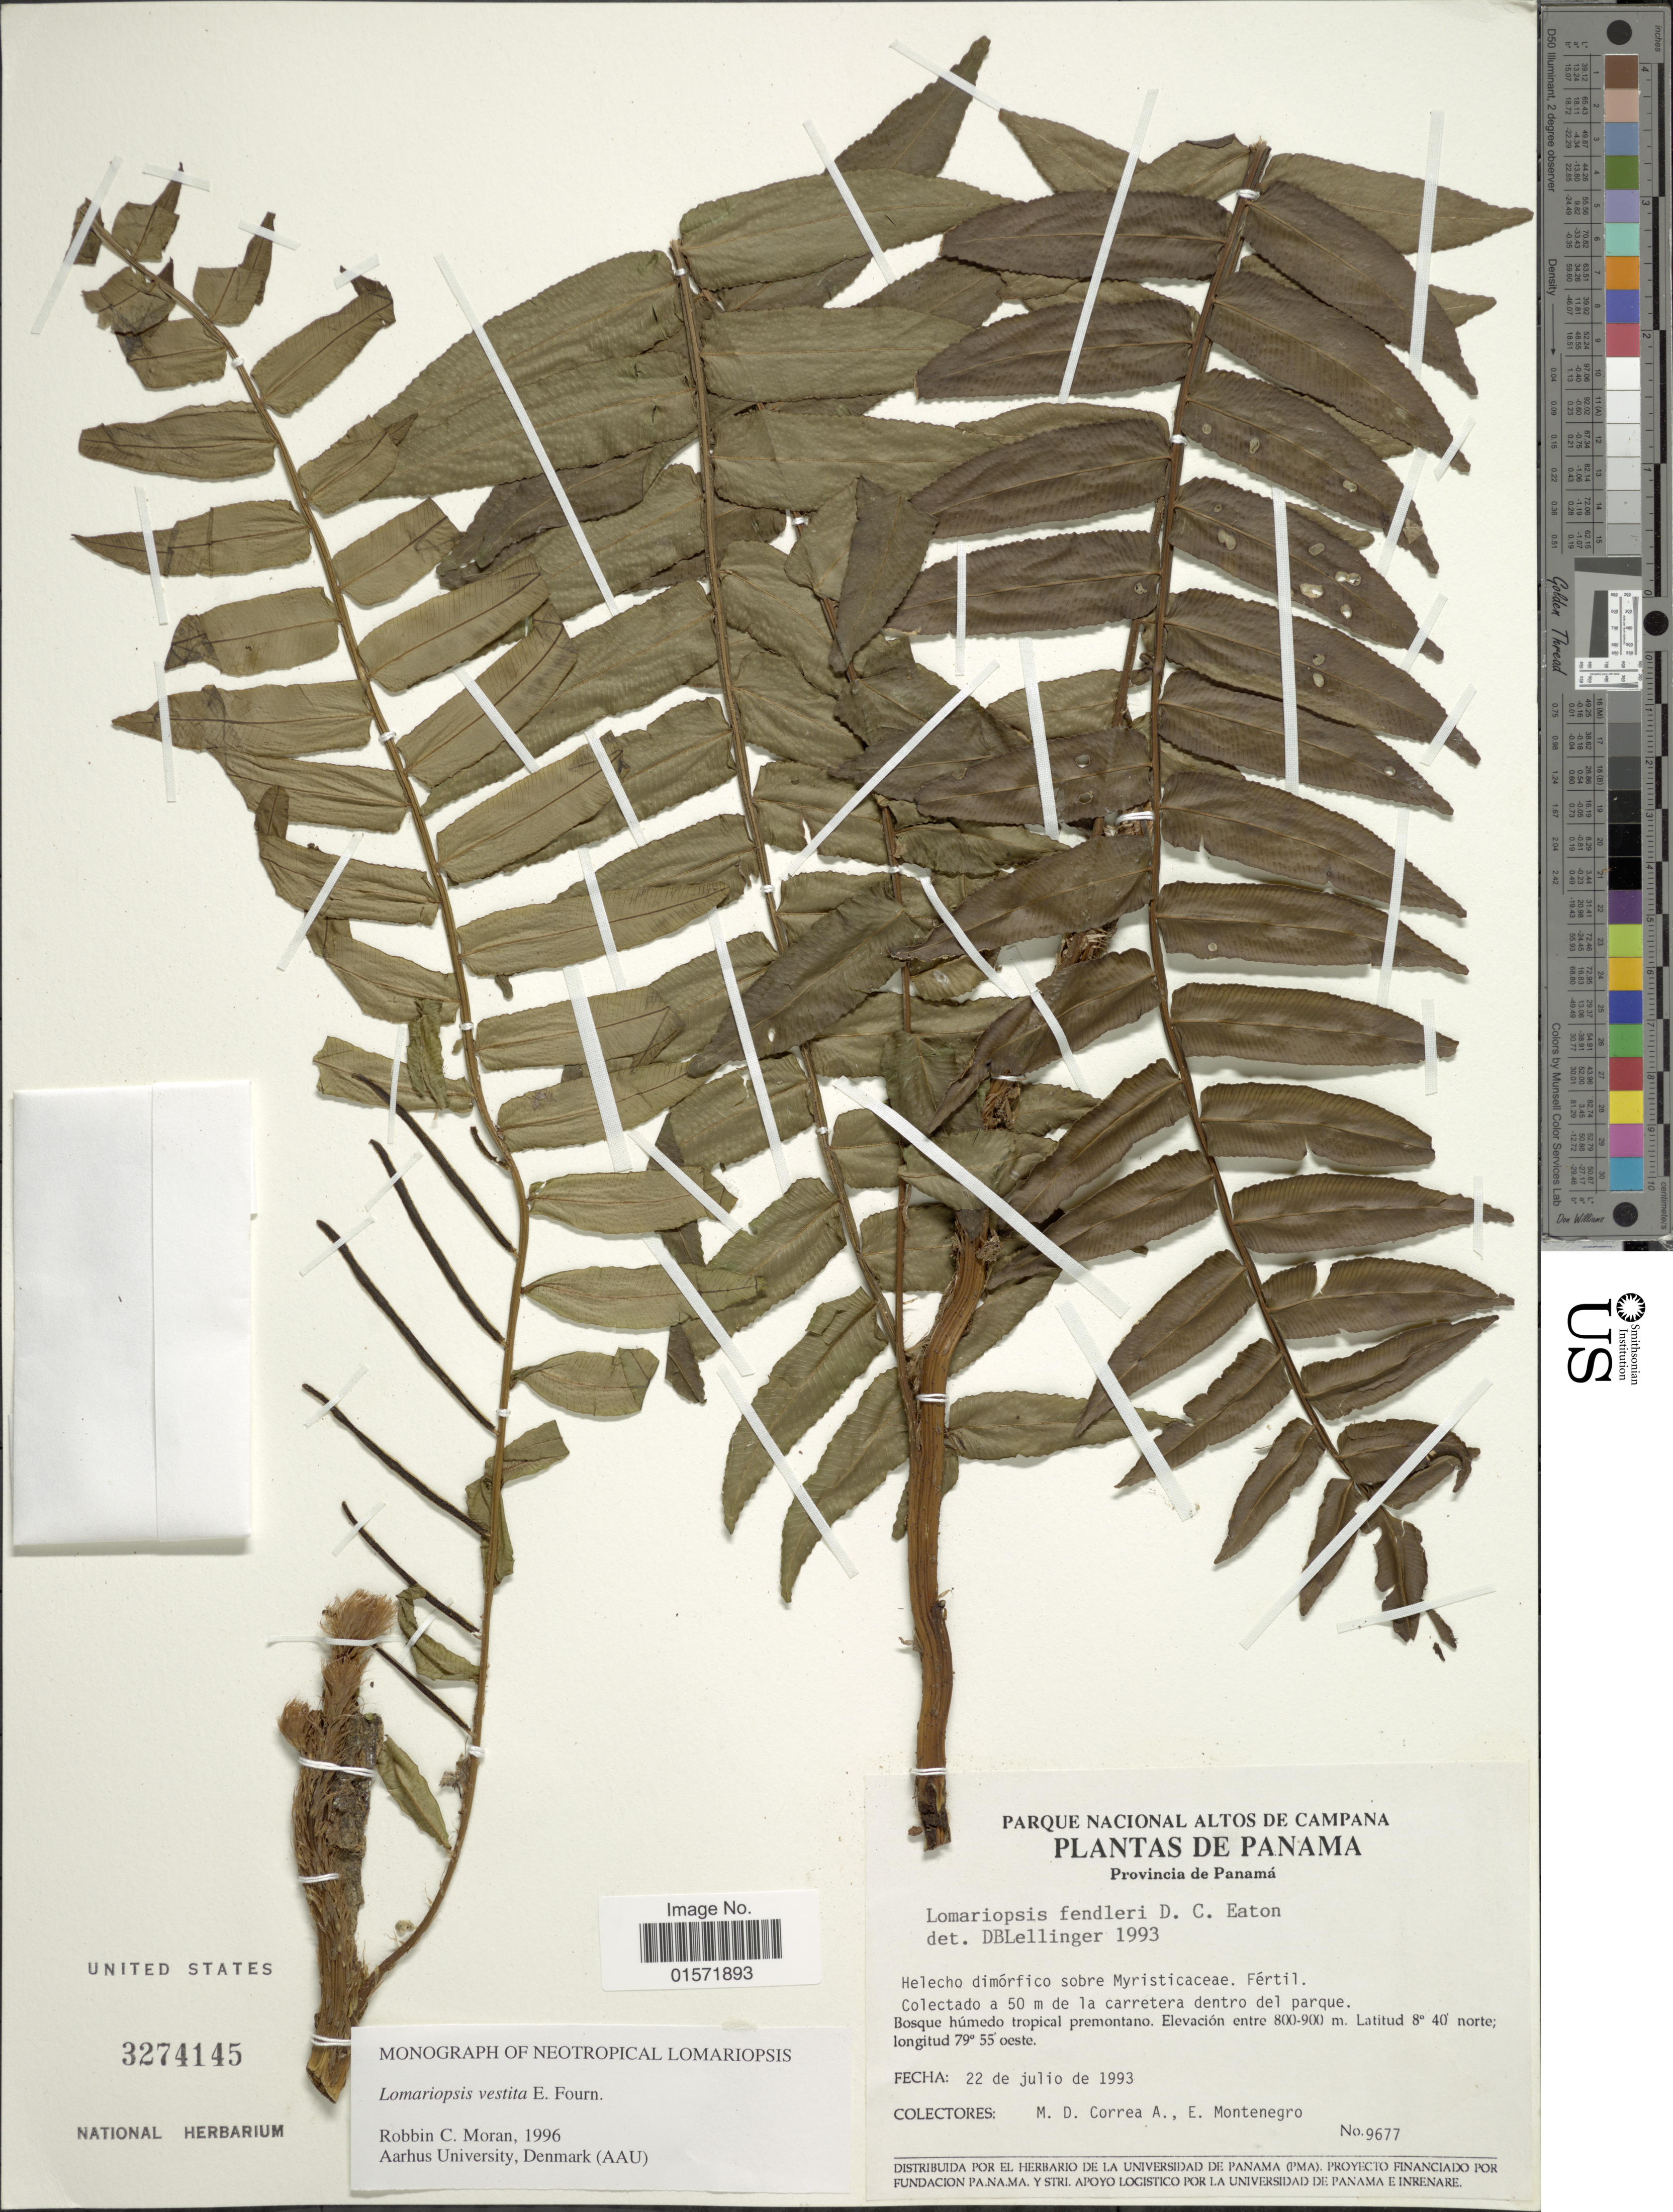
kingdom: Plantae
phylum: Tracheophyta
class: Polypodiopsida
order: Polypodiales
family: Lomariopsidaceae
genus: Lomariopsis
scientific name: Lomariopsis vestita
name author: E. Fourn.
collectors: M. D. Corrêa-A. & E. Montenegro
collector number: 9677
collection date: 1993-07-22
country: Panama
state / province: Panamá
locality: Colectado a 50 m de la carretera dentro del parque, Bosque húmedo tropical premontano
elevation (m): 800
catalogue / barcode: US 3274145